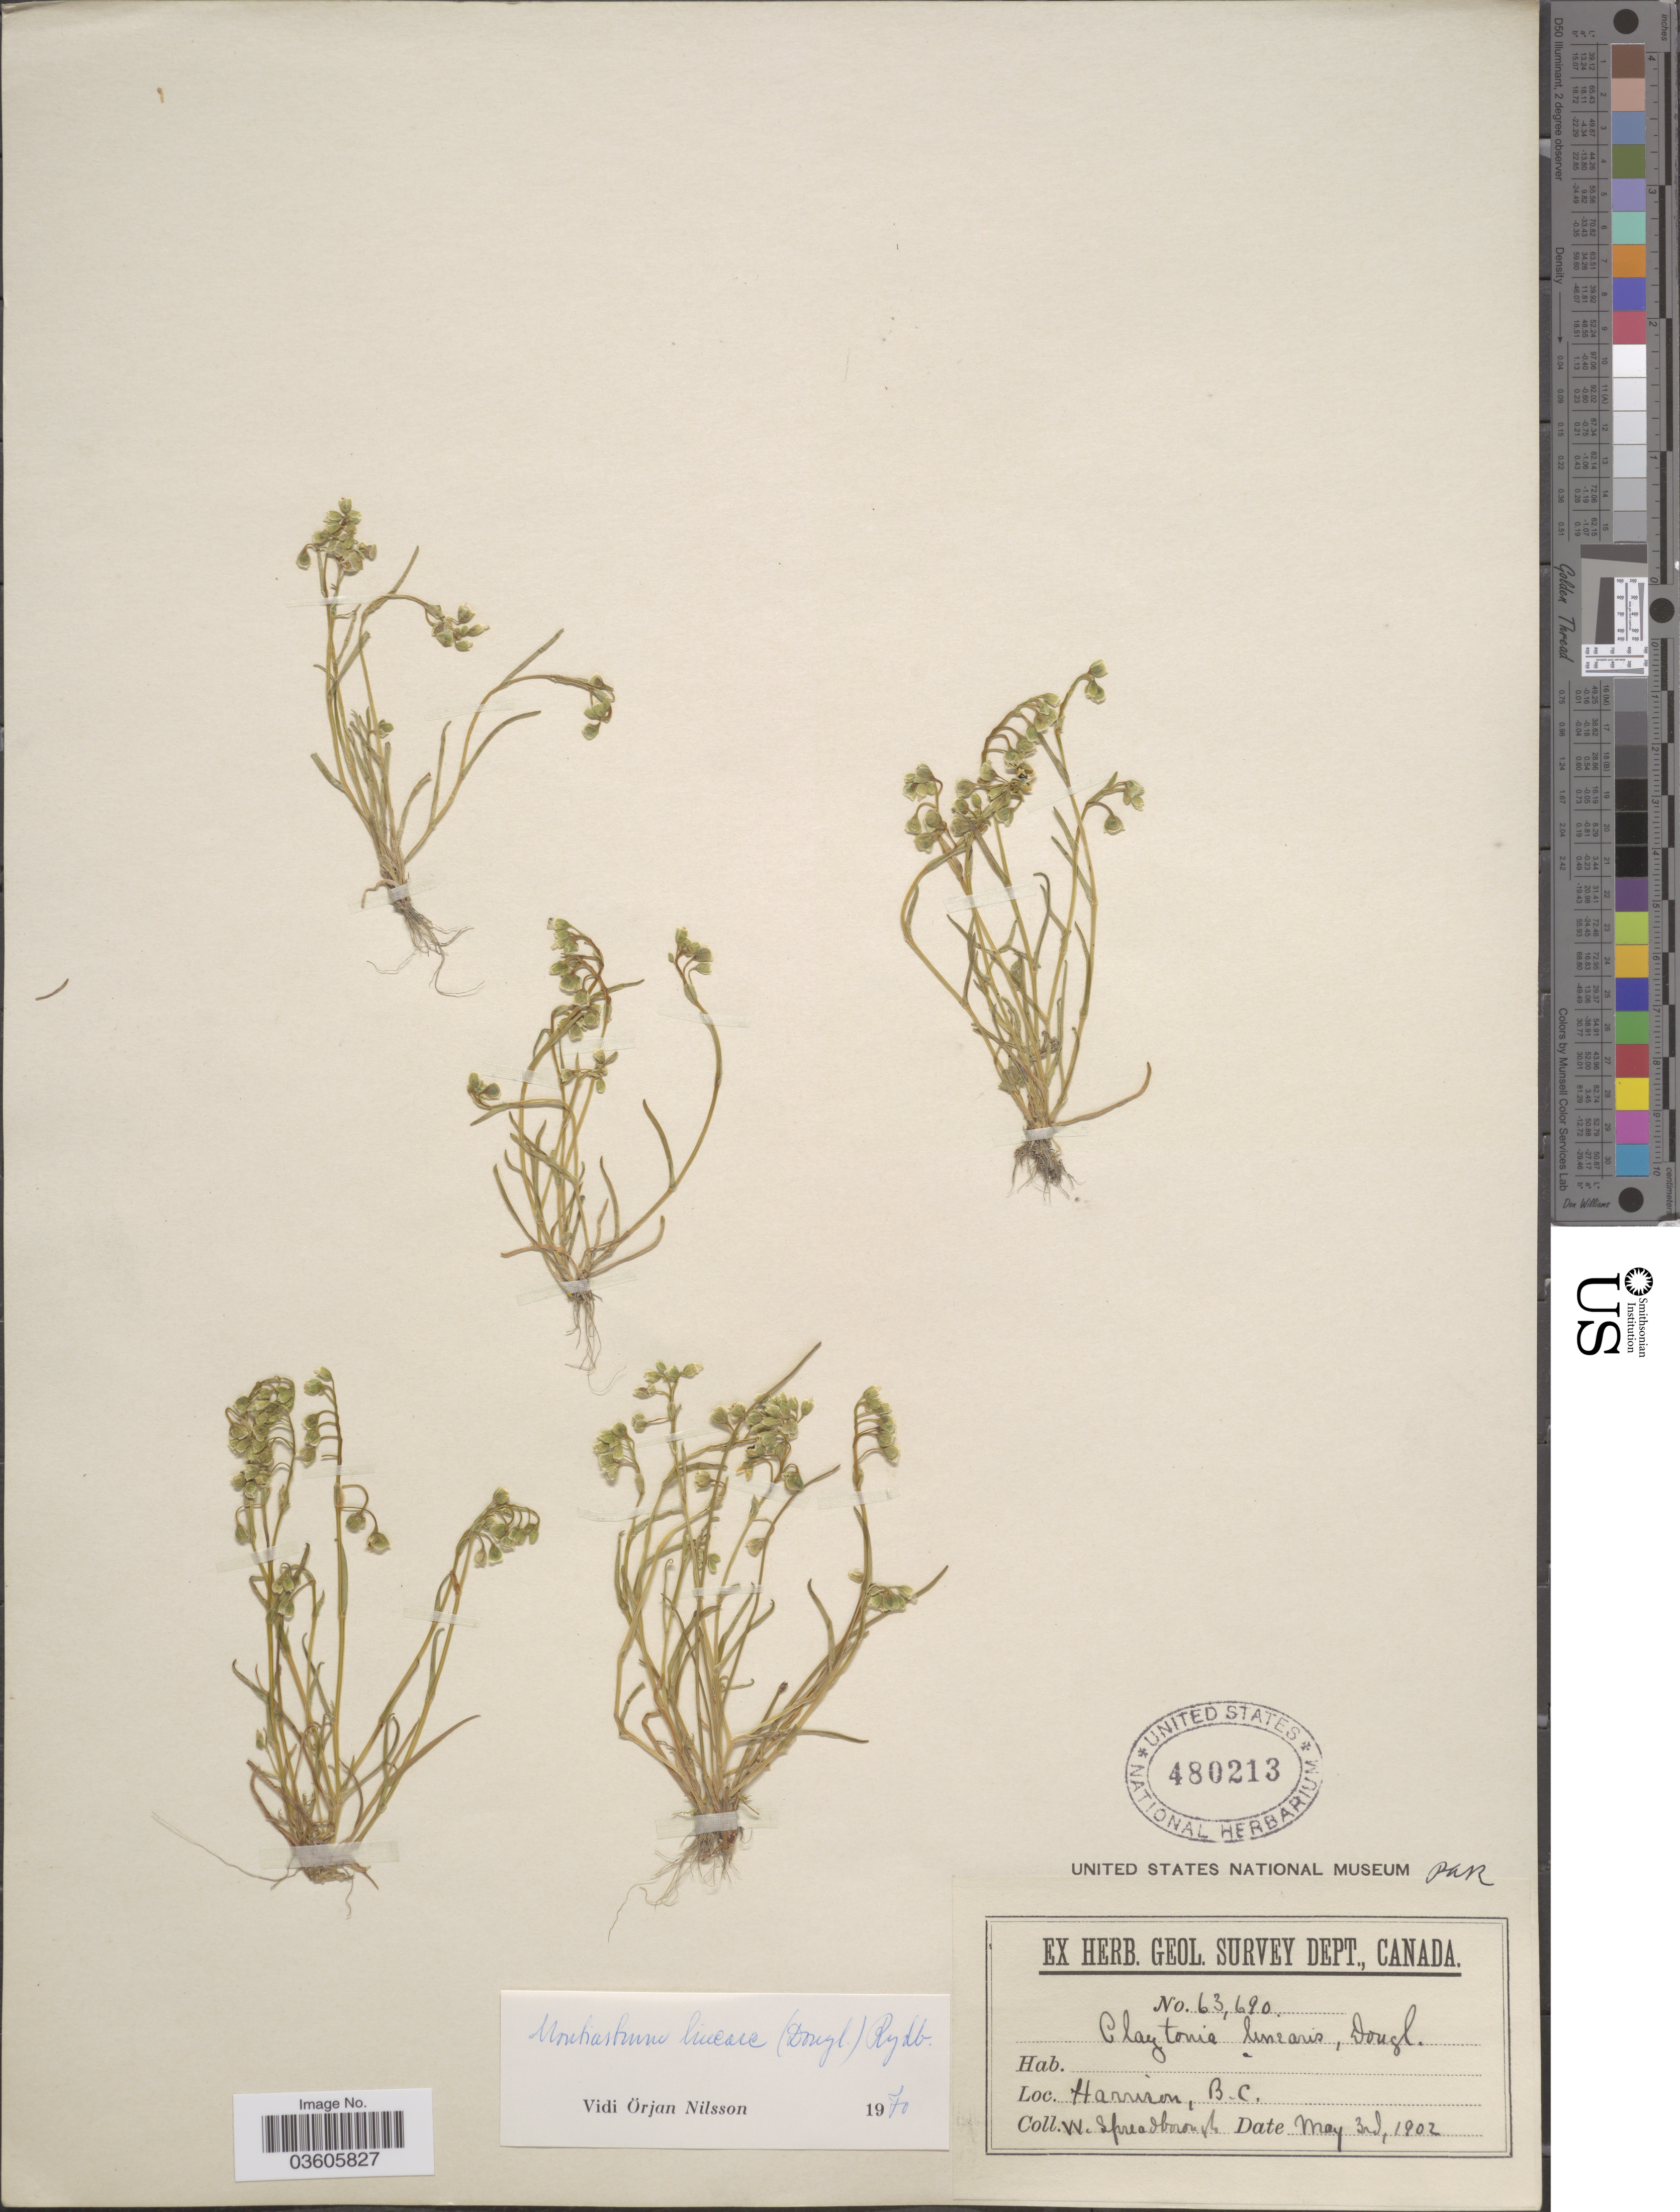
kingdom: Plantae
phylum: Tracheophyta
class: Magnoliopsida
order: Caryophyllales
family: Montiaceae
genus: Montia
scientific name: Montia linearis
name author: (Douglas) Greene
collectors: W. Spreadborough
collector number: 63690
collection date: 1902-05-03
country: Canada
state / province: British Columbia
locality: Harrison.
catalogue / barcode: US 480213